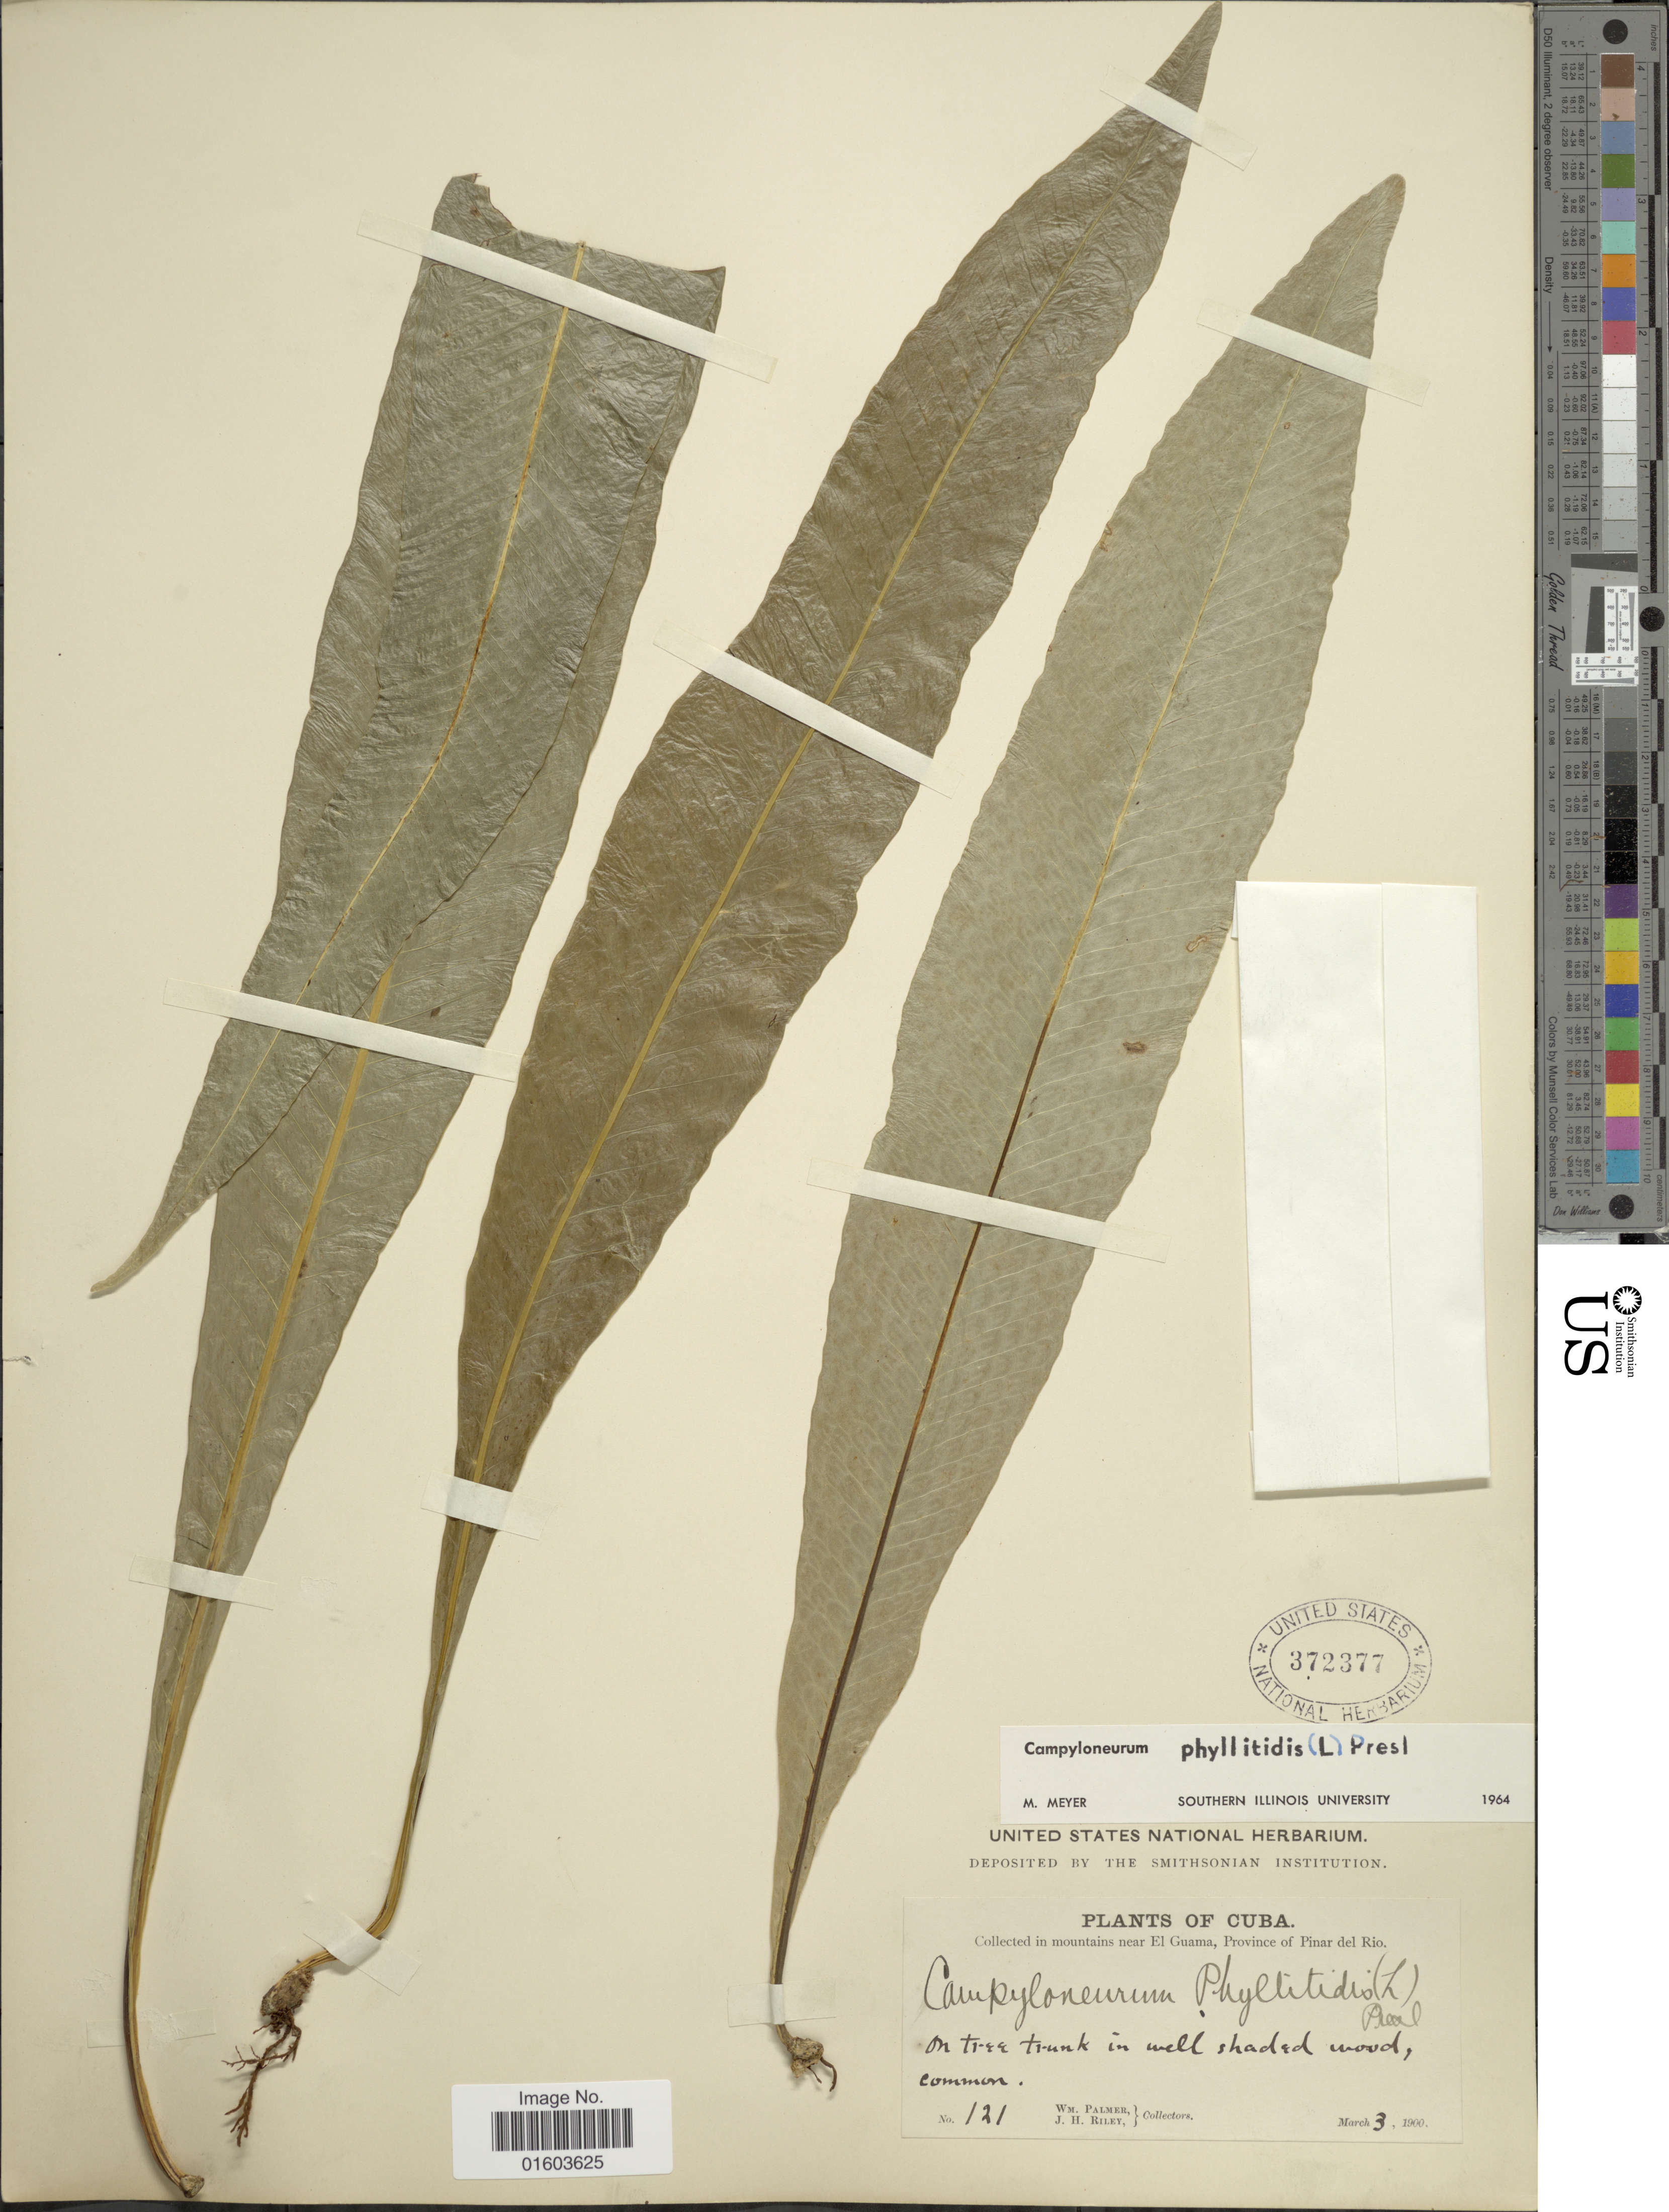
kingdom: Plantae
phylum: Tracheophyta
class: Polypodiopsida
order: Polypodiales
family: Polypodiaceae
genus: Campyloneurum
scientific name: Campyloneurum phyllitidis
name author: (L.) C. Presl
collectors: W. Palmer & J. H. Riley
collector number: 121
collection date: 1900-03-03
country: Cuba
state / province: Pinar del Río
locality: In Mountains near El Guama, Province of Pinar del Rio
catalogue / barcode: US 372377